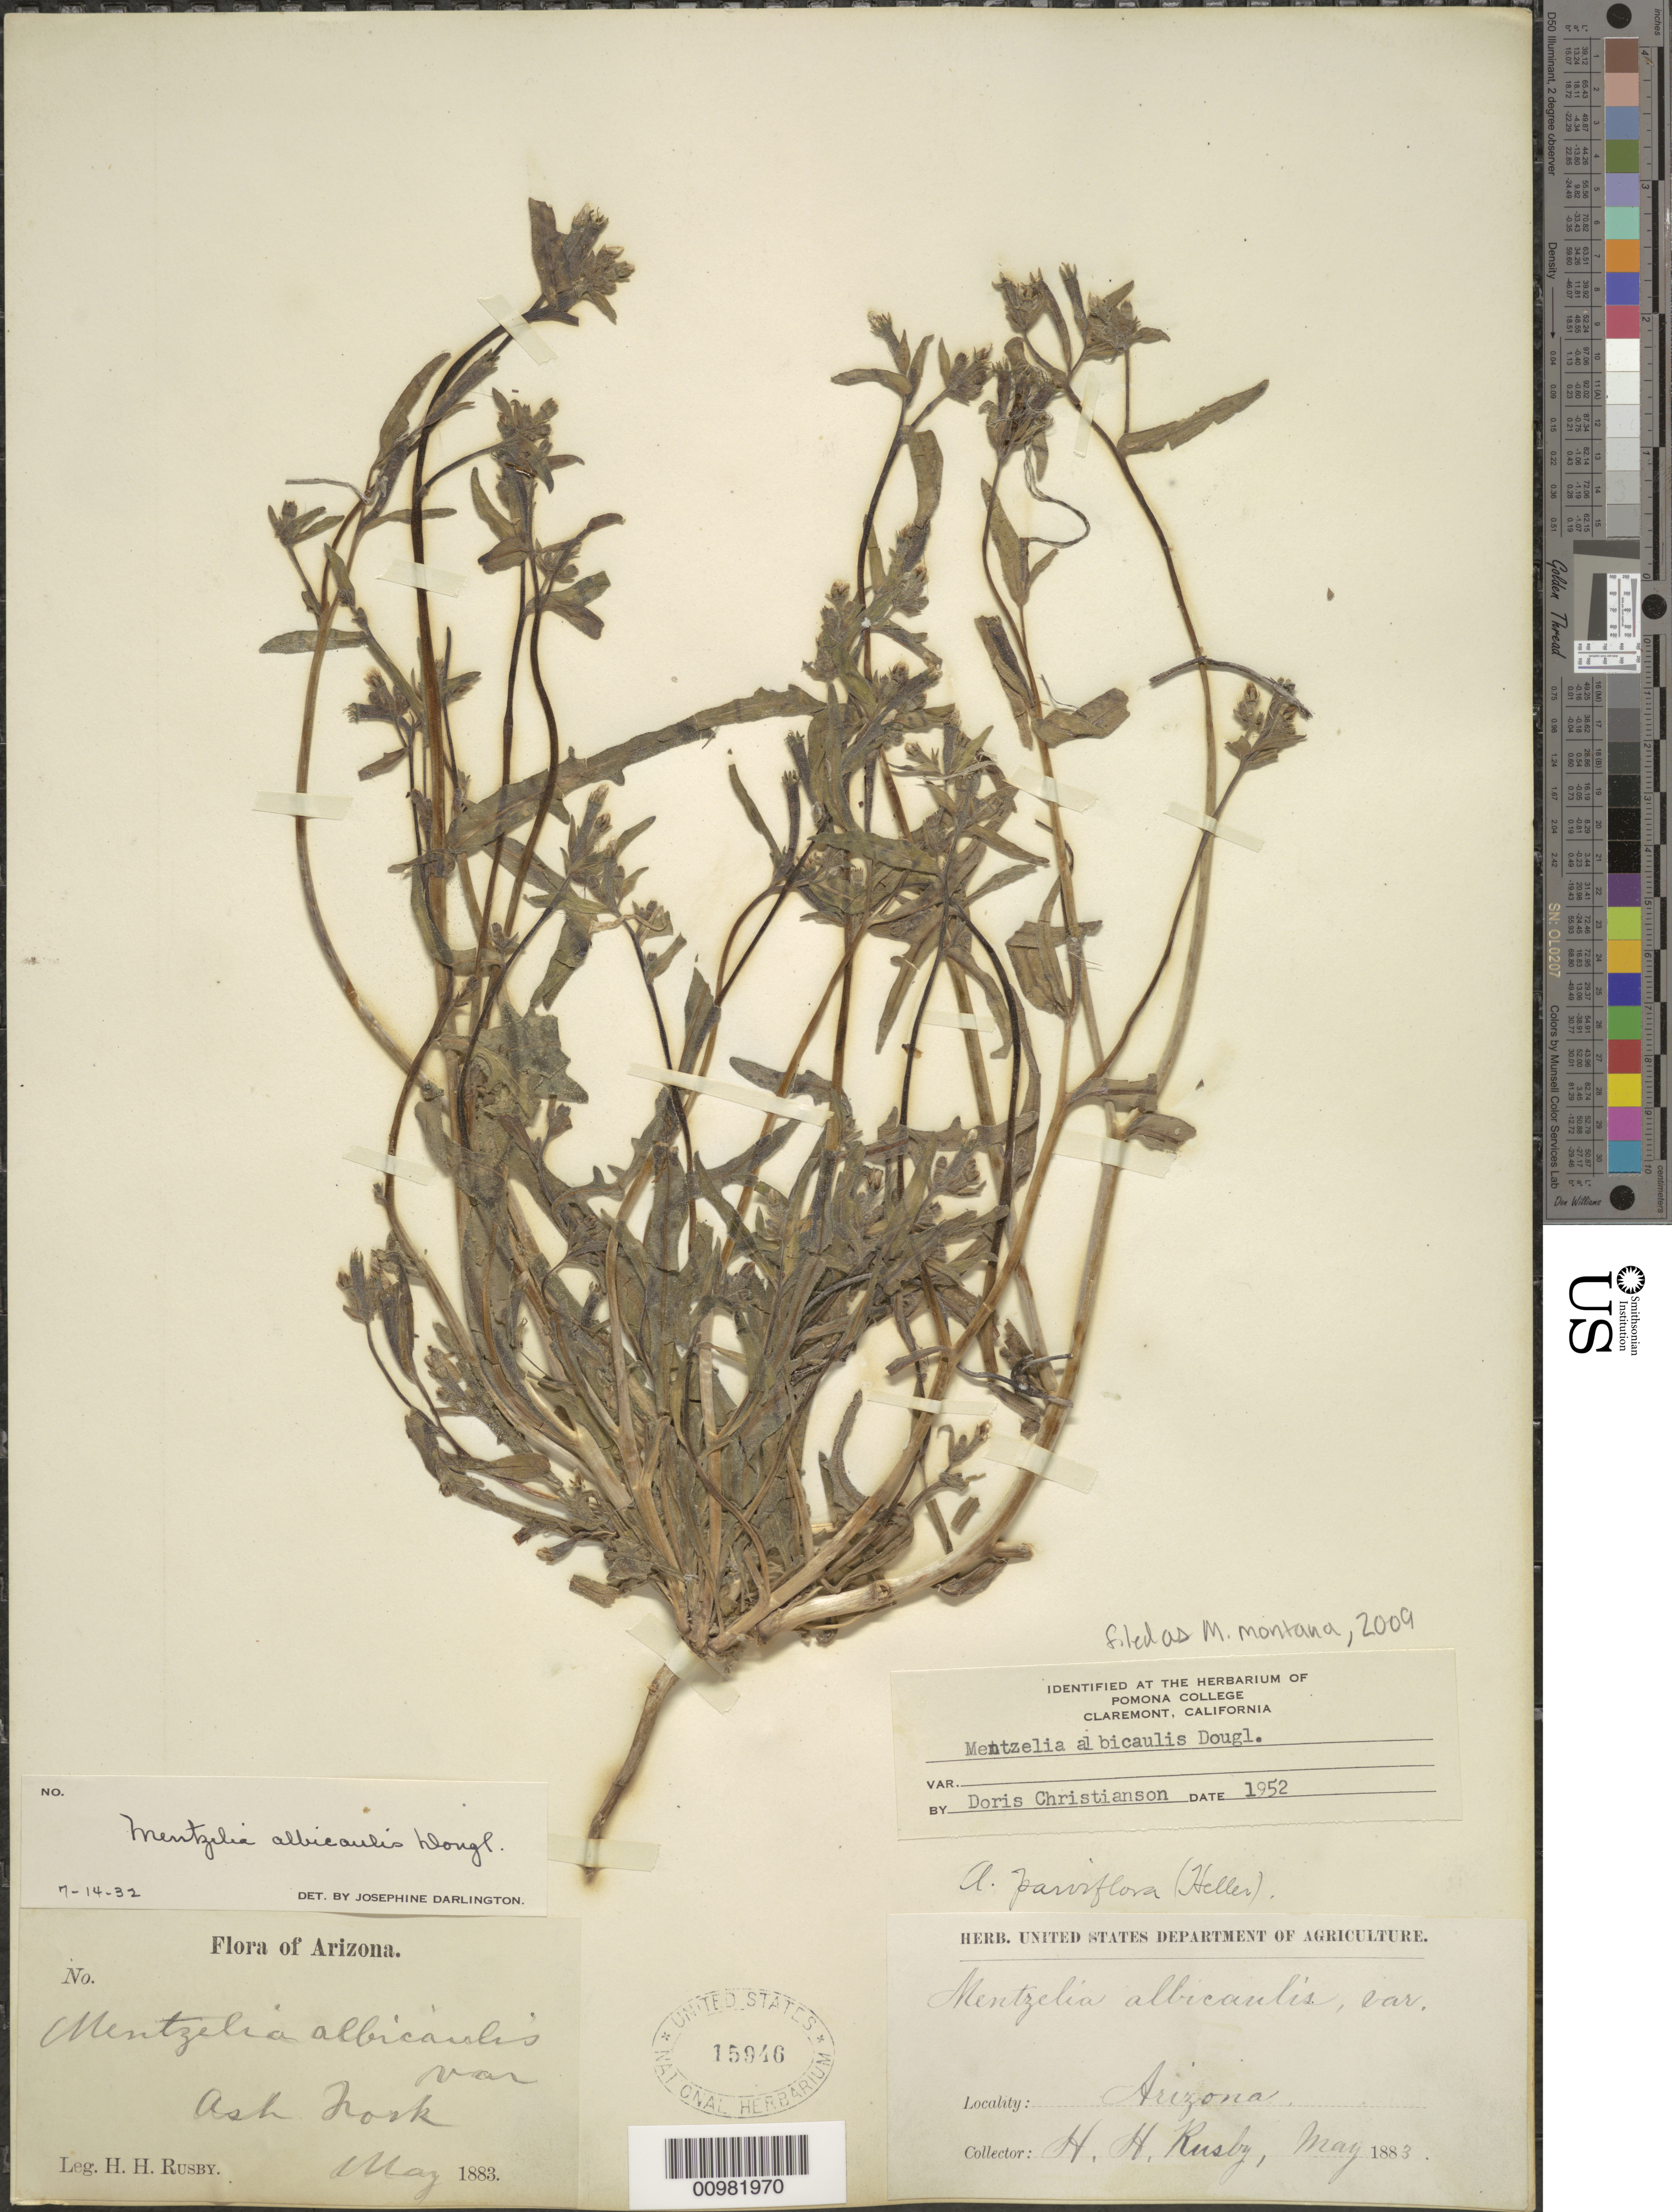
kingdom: Plantae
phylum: Tracheophyta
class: Magnoliopsida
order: Cornales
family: Loasaceae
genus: Mentzelia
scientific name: Mentzelia montana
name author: (Davidson) Davidson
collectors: H. H. Rusby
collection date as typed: May 1883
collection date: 1883-05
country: United States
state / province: Arizona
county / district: Yavapai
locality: Ash Fork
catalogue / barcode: US 15946